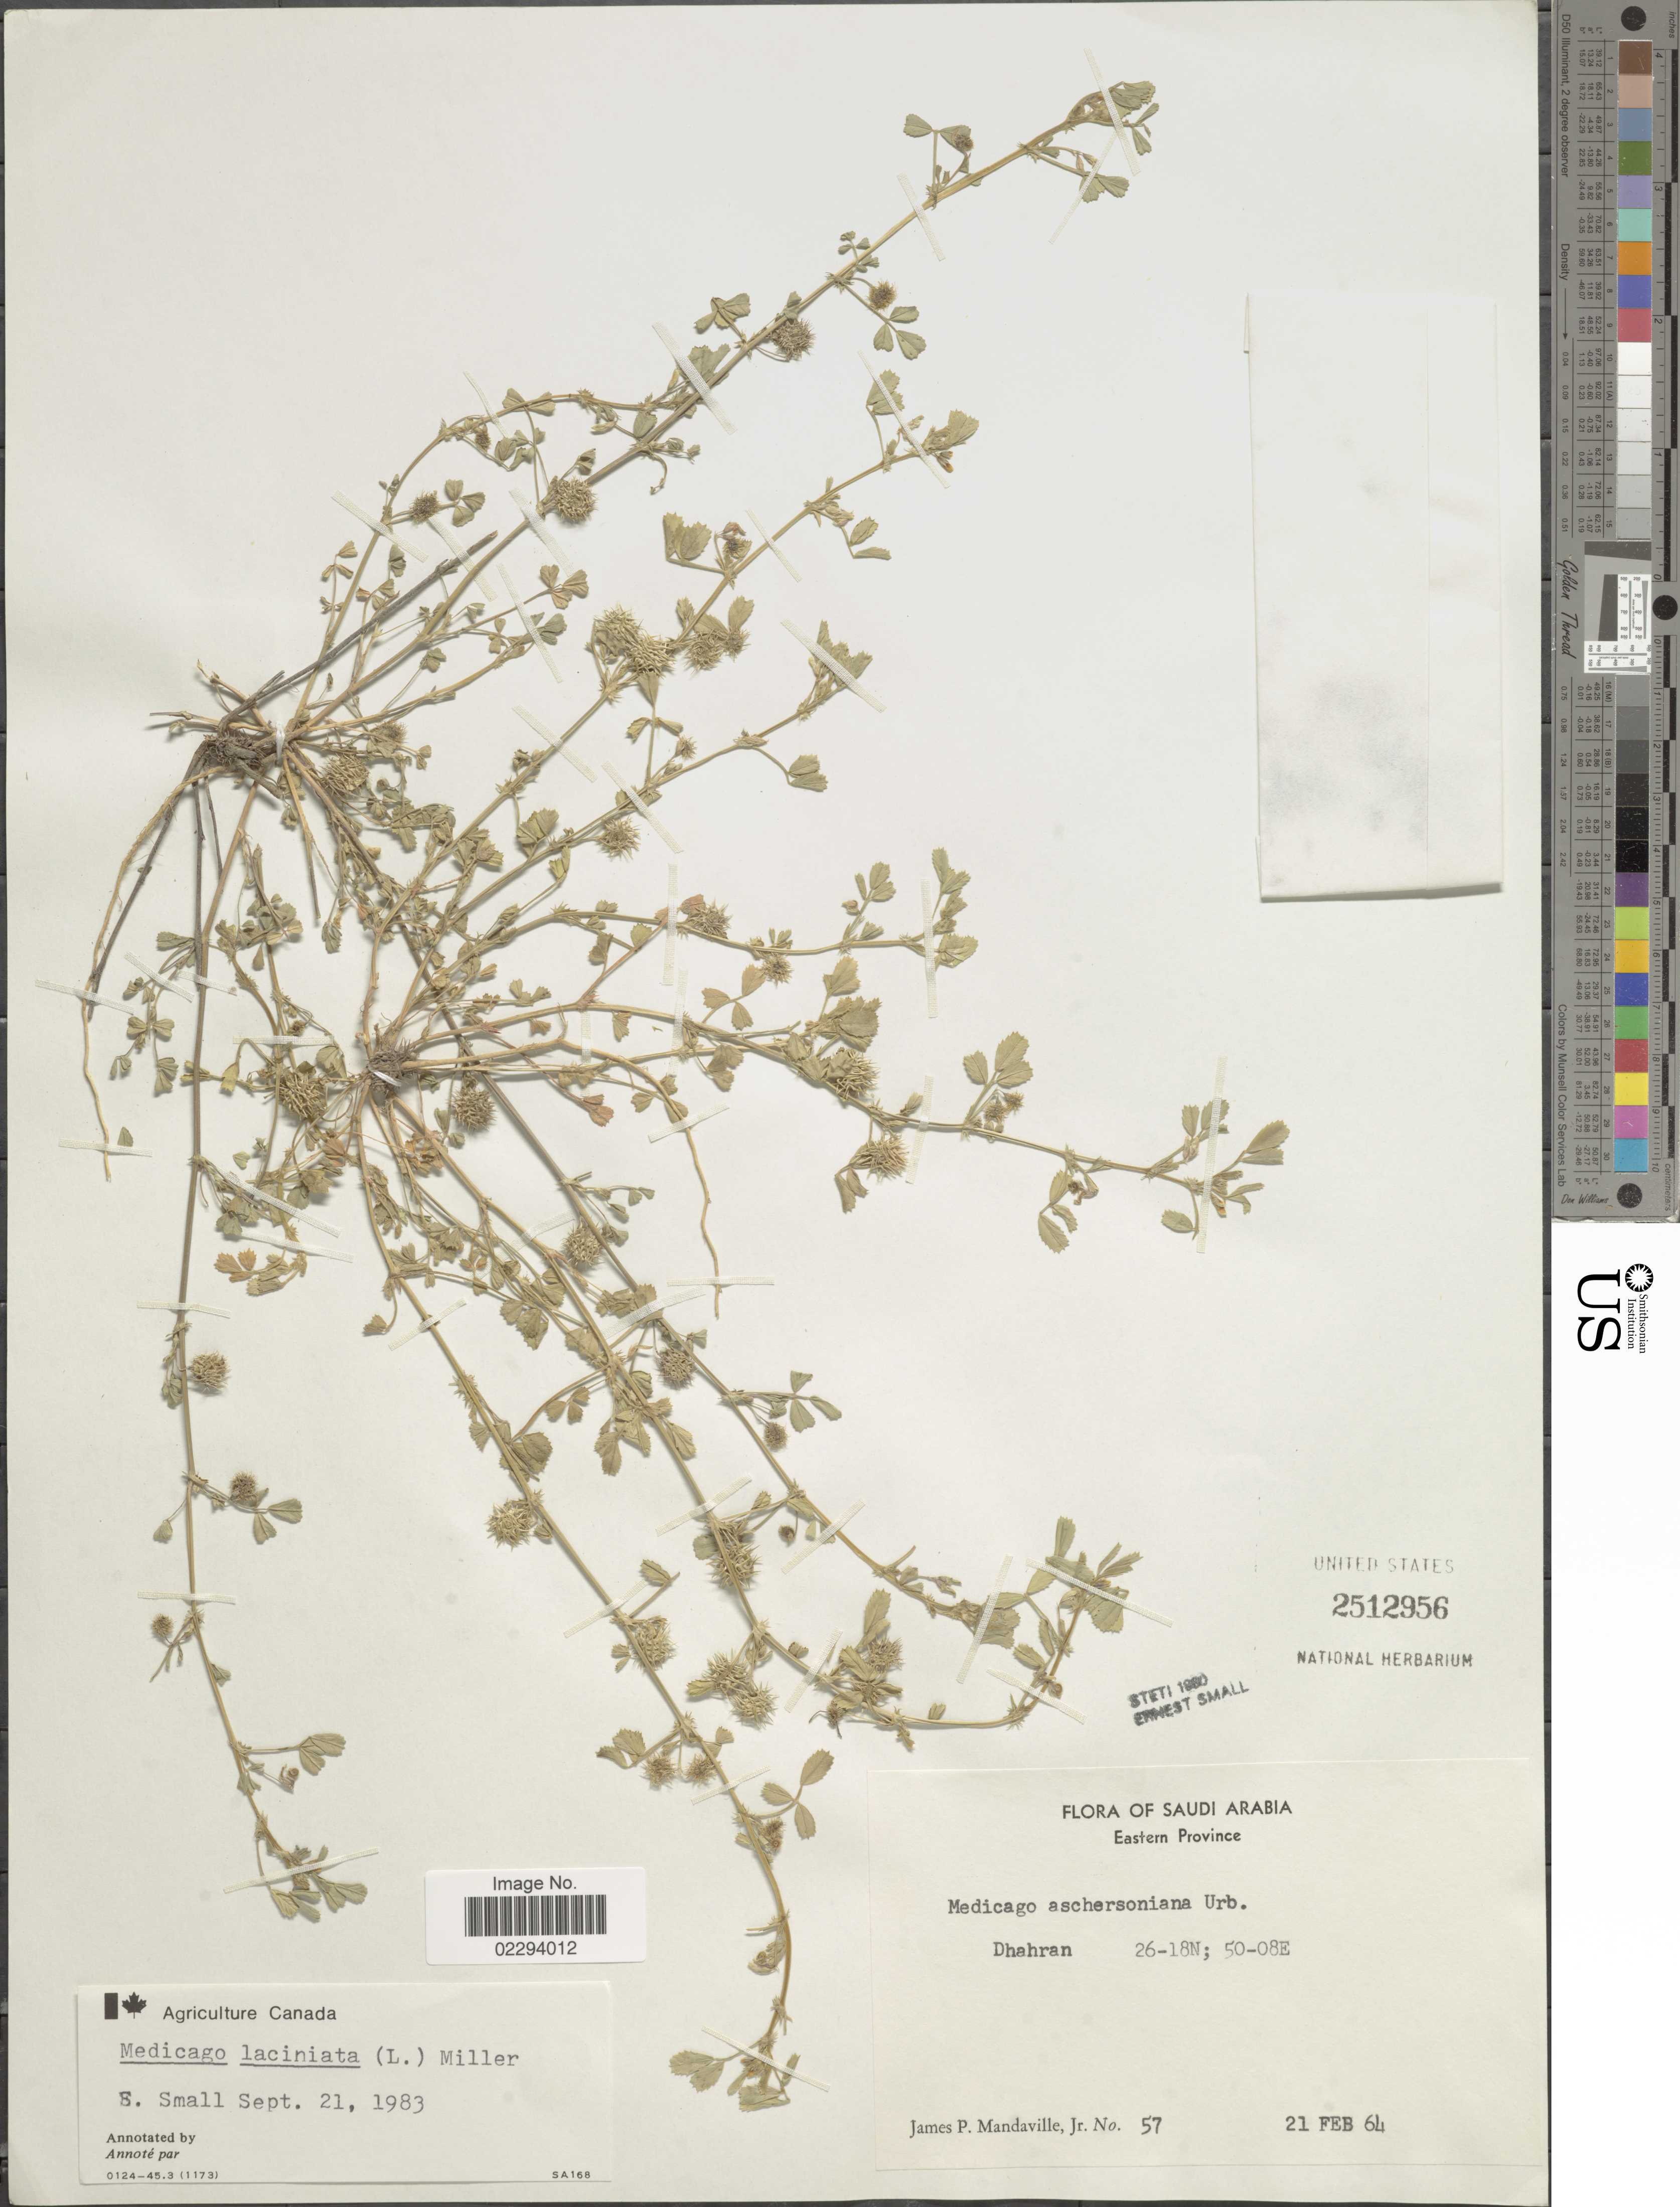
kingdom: Plantae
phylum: Tracheophyta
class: Magnoliopsida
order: Fabales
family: Fabaceae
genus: Medicago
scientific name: Medicago laciniata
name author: (L.) Mill.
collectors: J. Mandaville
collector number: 57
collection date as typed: Transcribed d/m/y: 21/2/64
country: Saudi Arabia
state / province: Ash Sharqiyah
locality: Eastern Province. Dhahran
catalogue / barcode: US 2512956